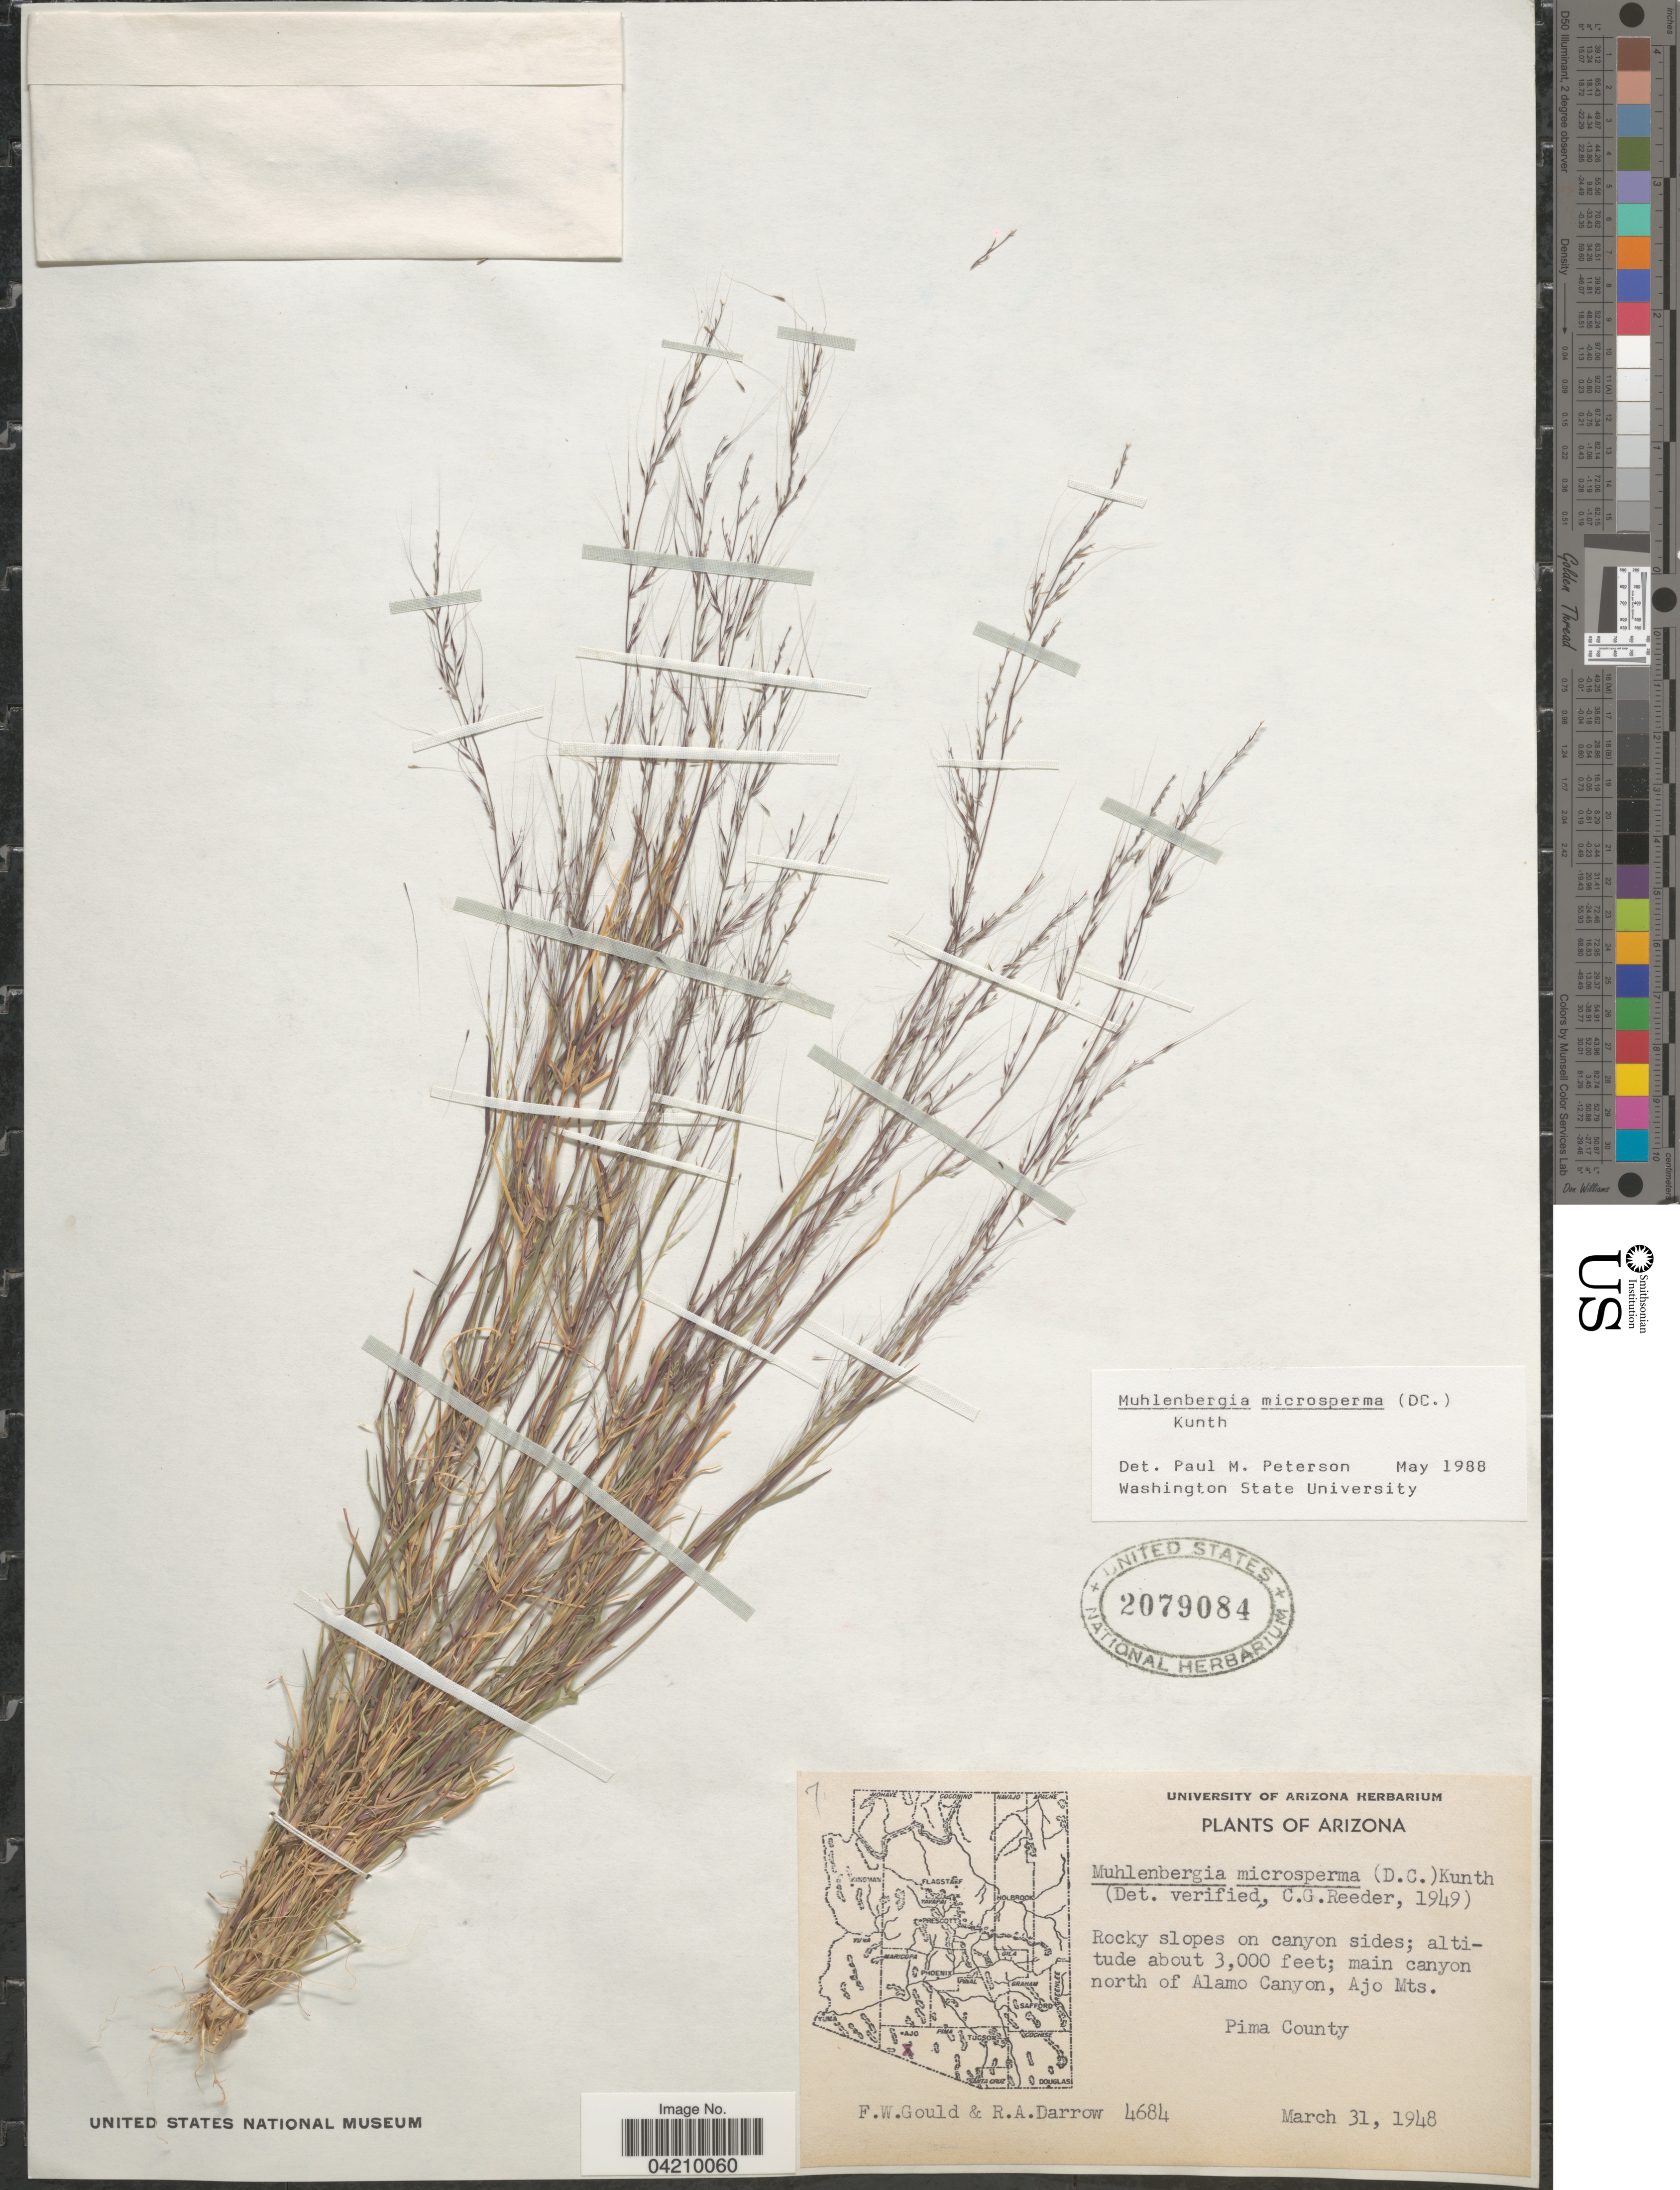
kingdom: Plantae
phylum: Tracheophyta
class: Liliopsida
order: Poales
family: Poaceae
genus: Muhlenbergia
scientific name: Muhlenbergia microsperma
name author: (DC.) Kunth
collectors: F. W. Gould & R. A. Darrow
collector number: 4684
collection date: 1948-03-31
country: United States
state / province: Arizona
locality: Rocky slopes on canyon sides; main canyon north of Alamo Canyon, Ajo Mts. Pima County.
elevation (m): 914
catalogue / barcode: US 2079084